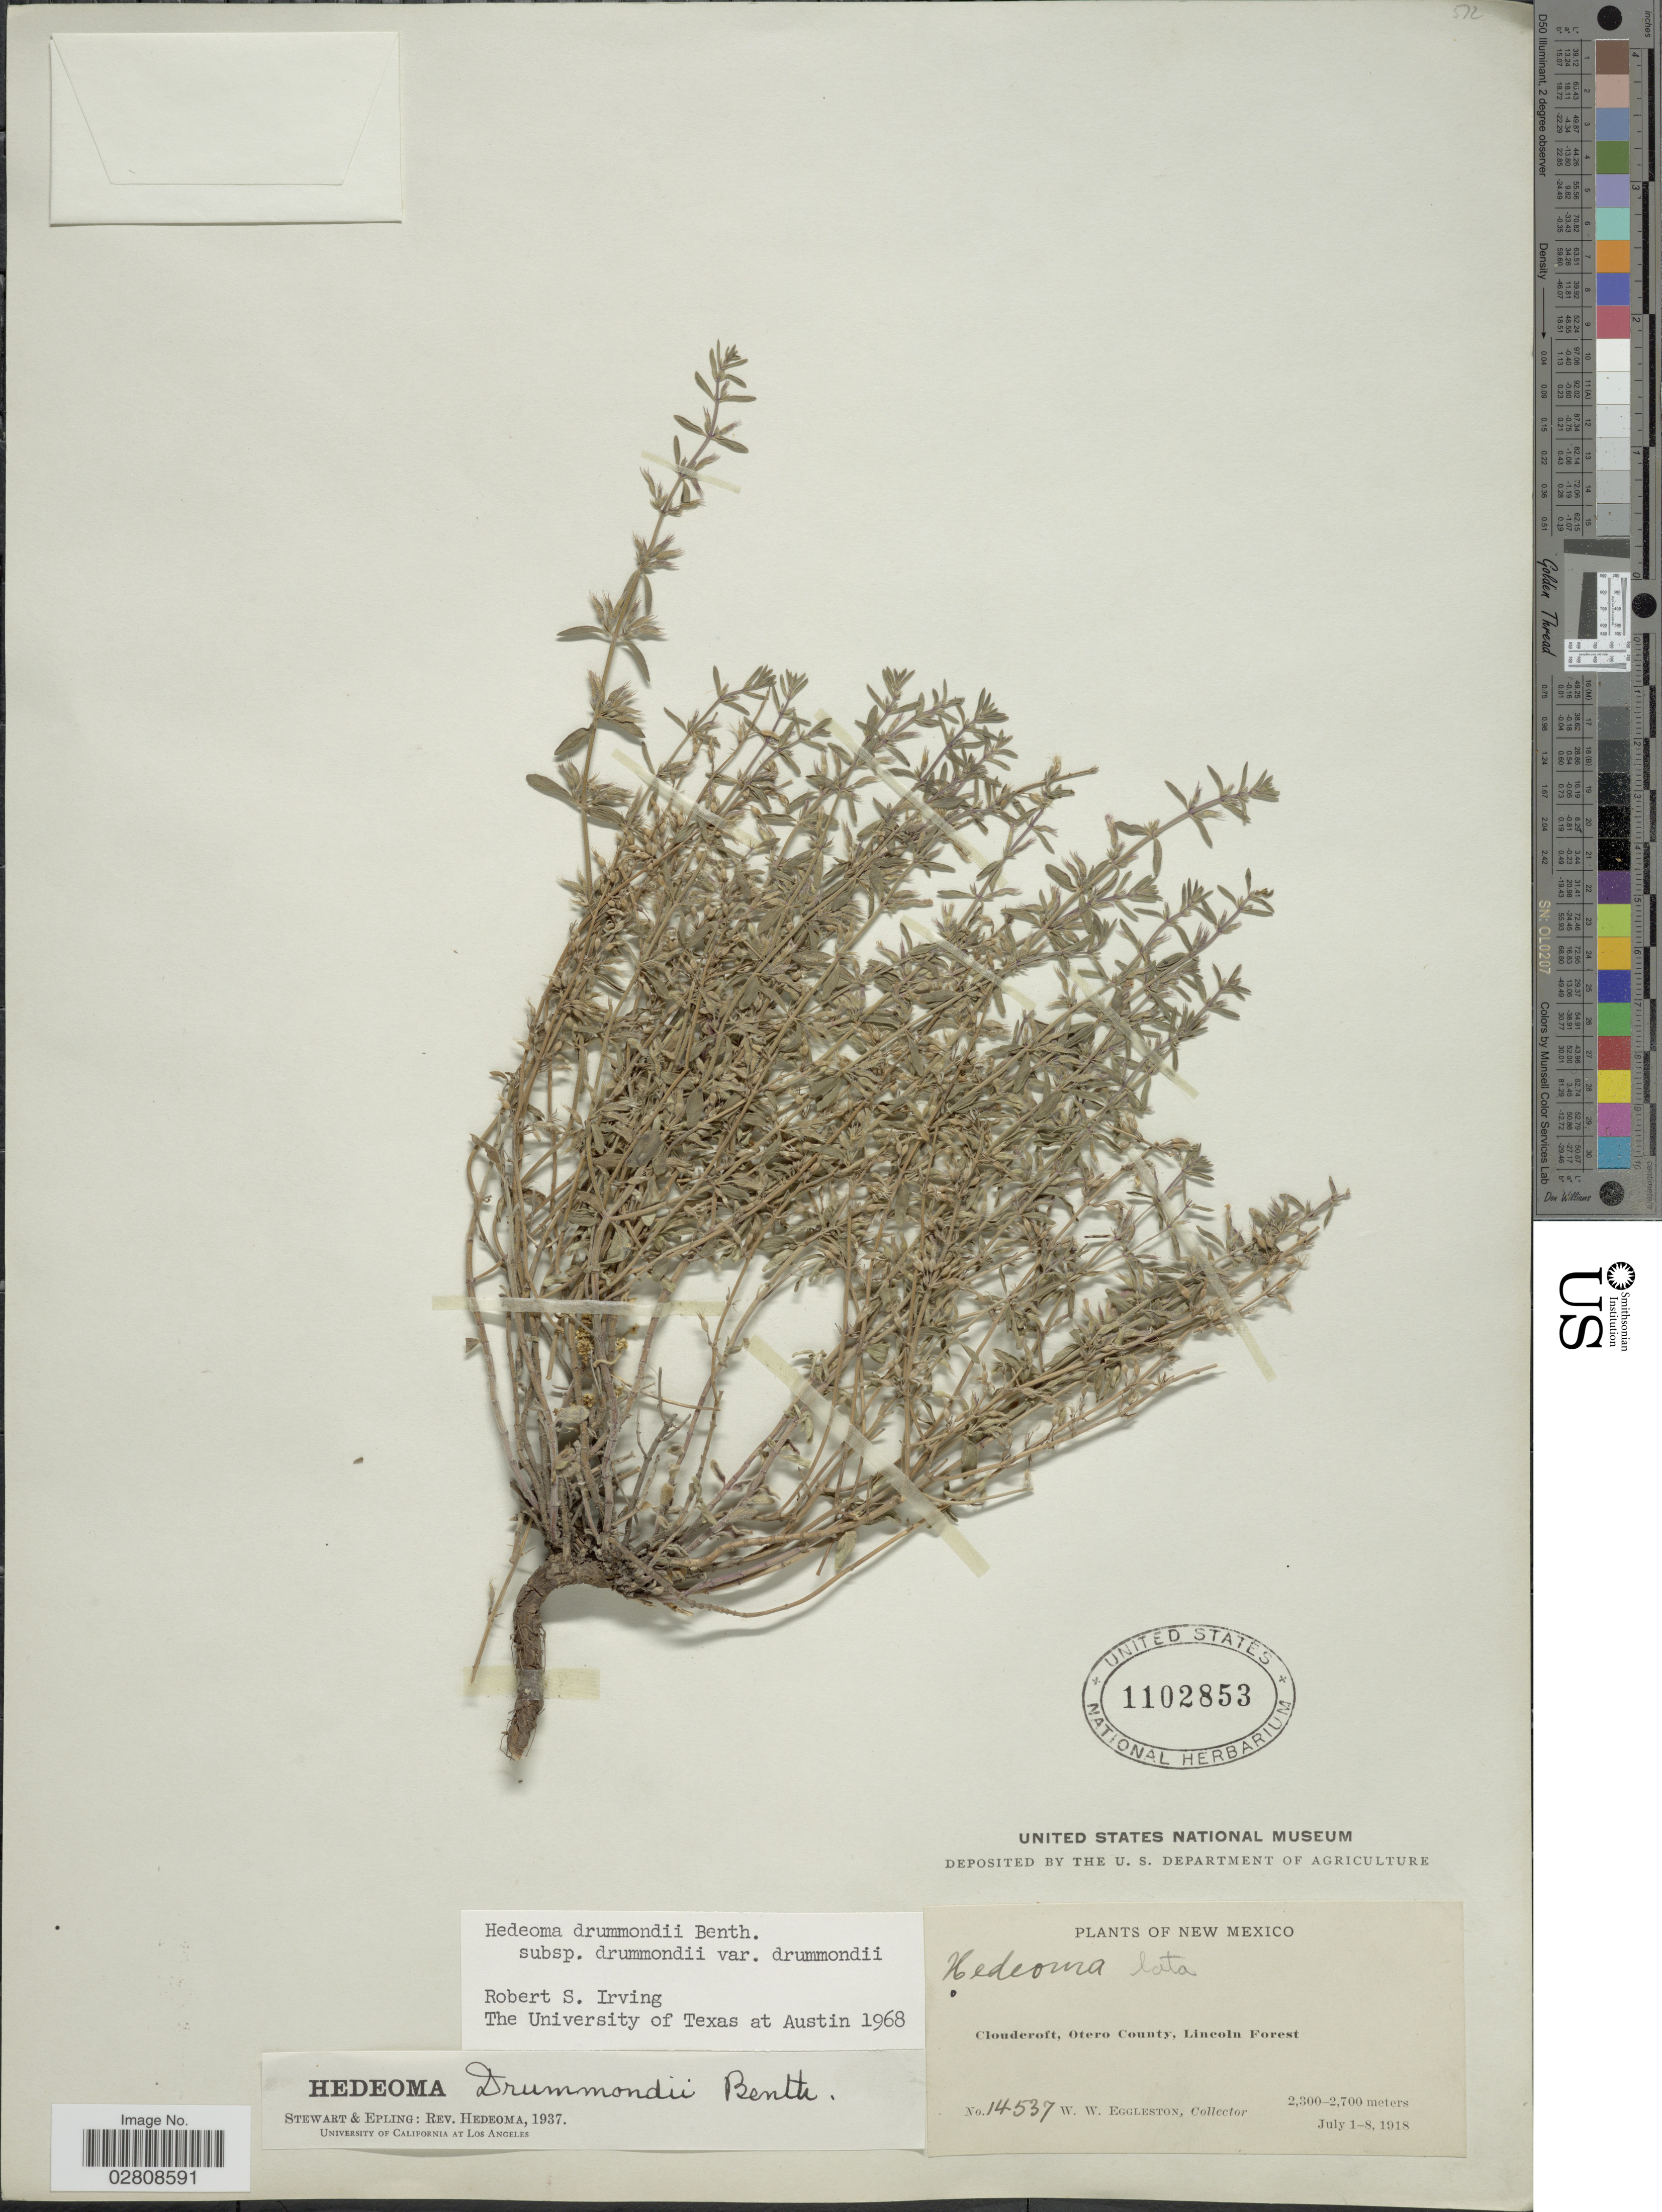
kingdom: Plantae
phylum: Tracheophyta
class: Magnoliopsida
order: Lamiales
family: Lamiaceae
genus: Hedeoma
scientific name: Hedeoma drummondii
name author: Benth.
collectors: W. W. Eggleston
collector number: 14537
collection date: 1918-07-01/1918-07-08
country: United States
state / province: New Mexico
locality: Cloudcroft, Otero County, Lincoln Forest.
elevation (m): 2300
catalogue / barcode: US 1102853